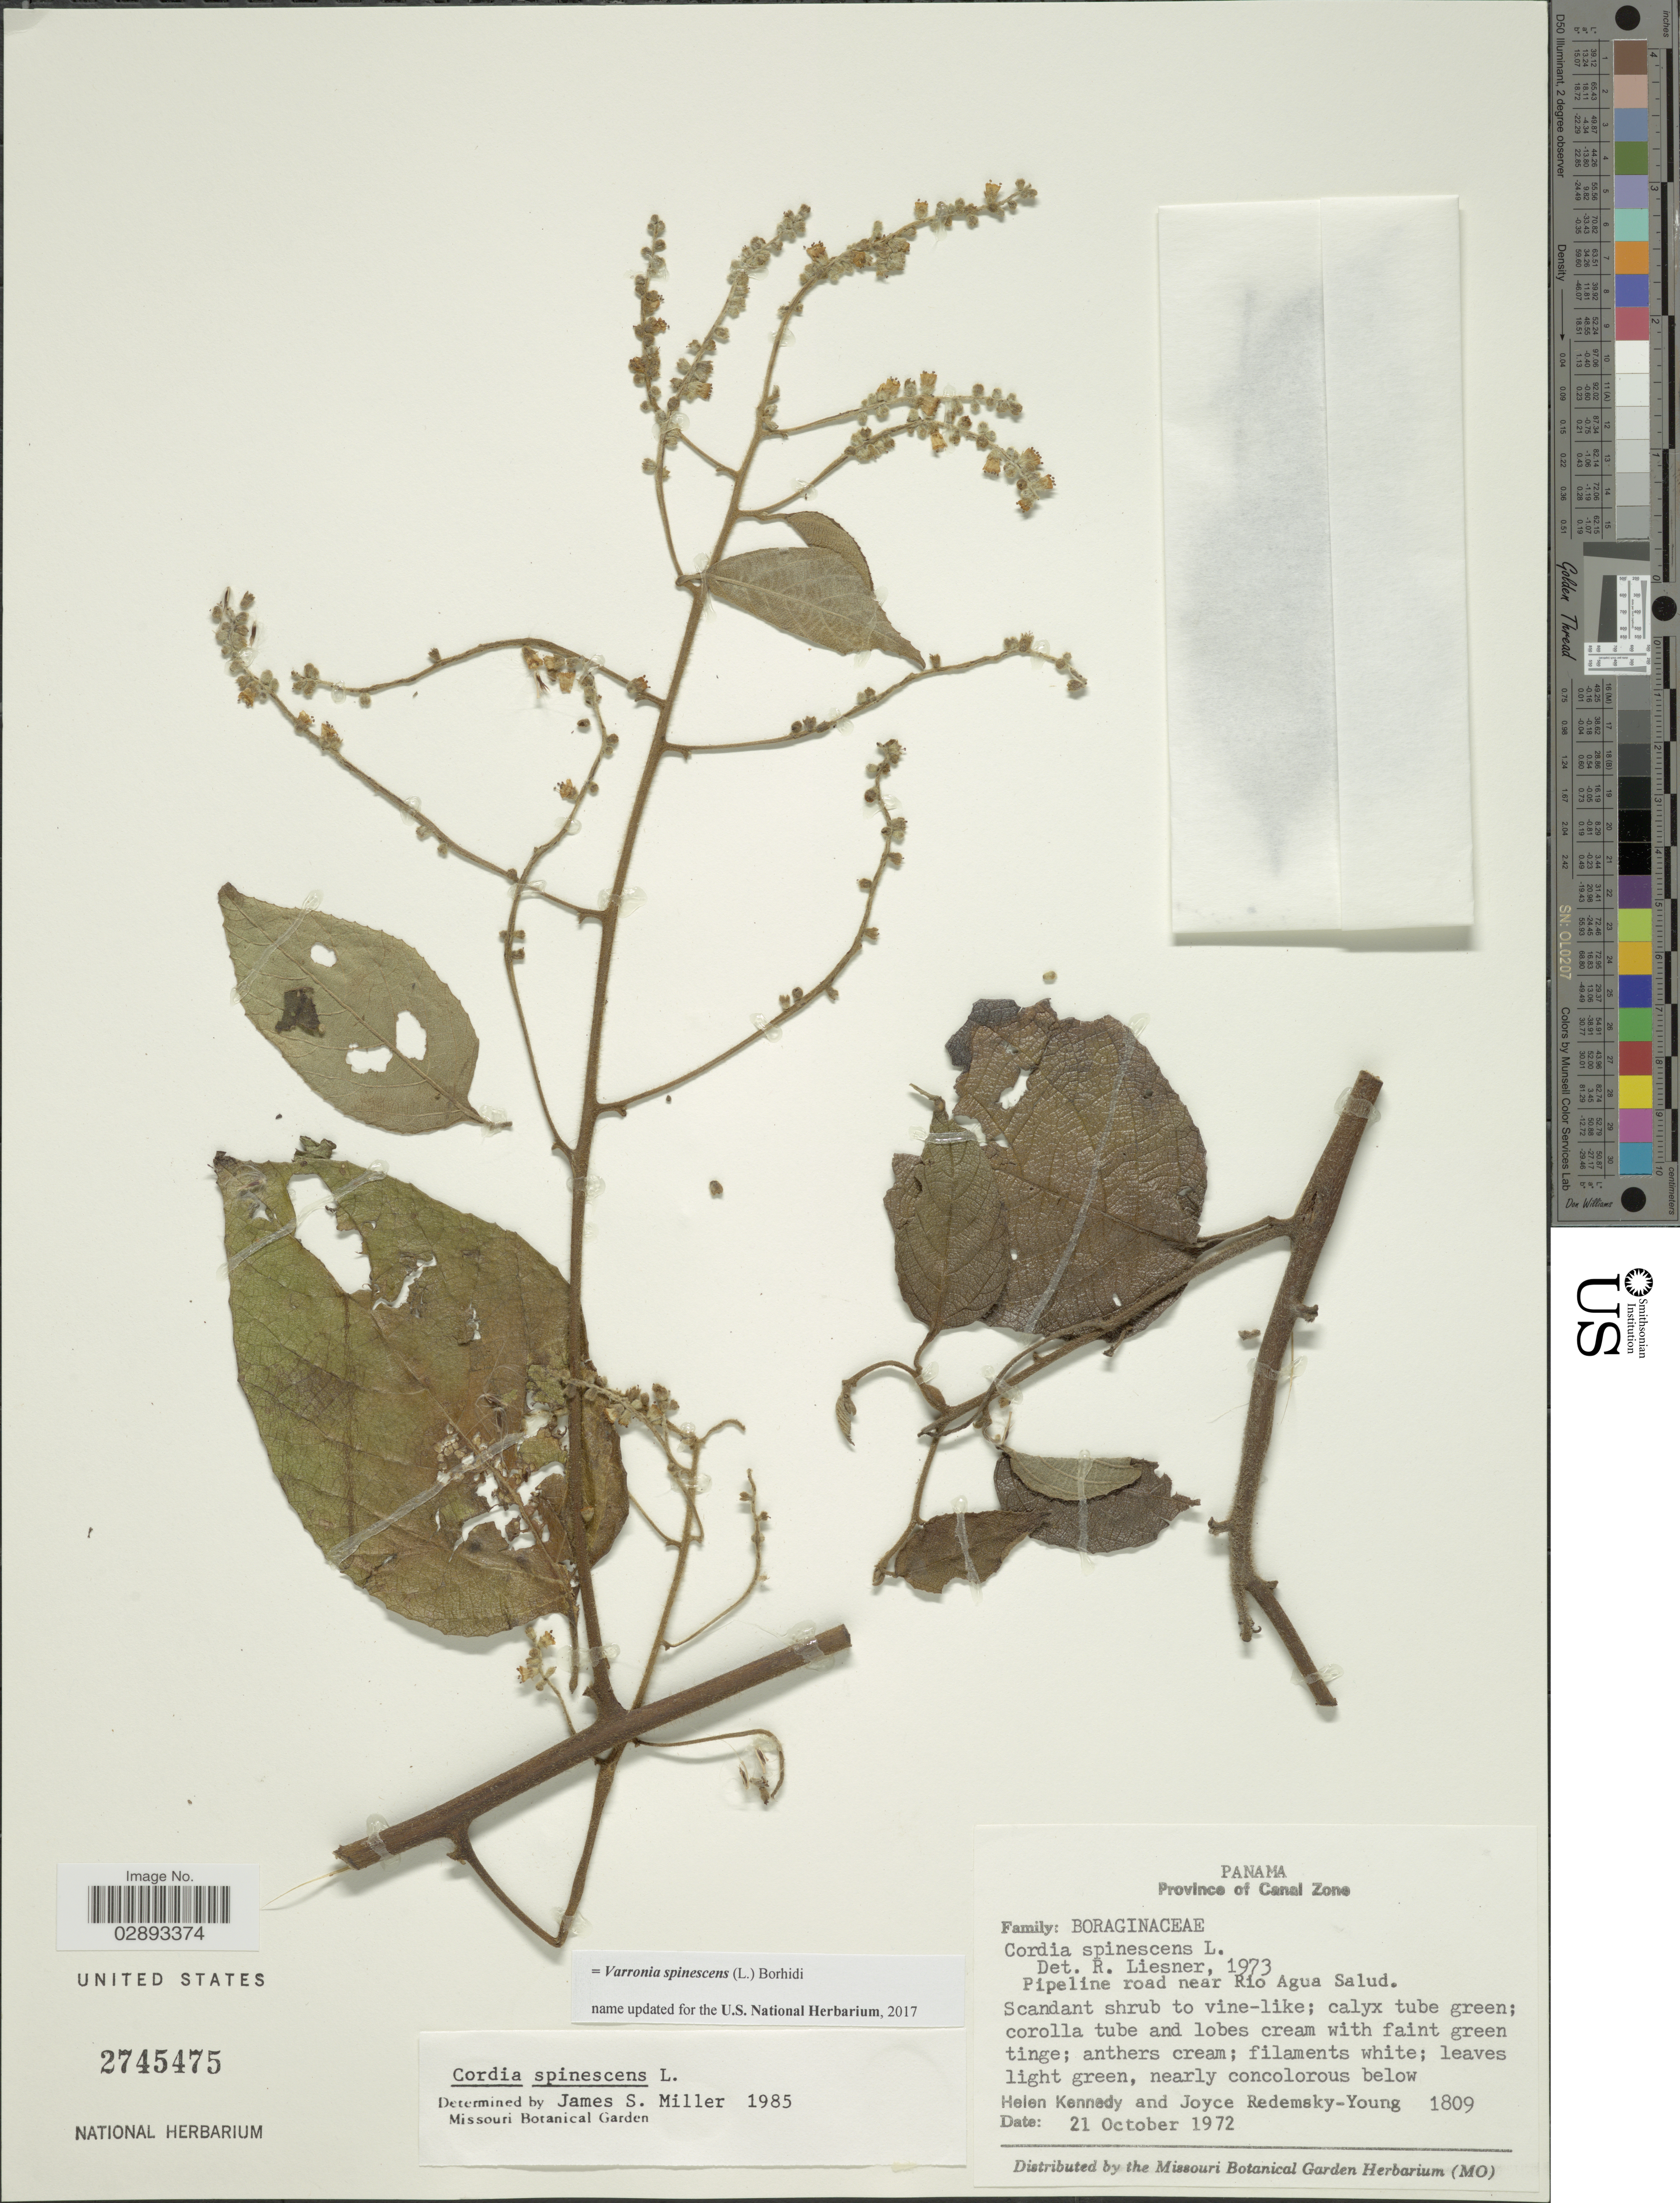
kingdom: Plantae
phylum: Tracheophyta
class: Magnoliopsida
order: Boraginales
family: Cordiaceae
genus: Varronia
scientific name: Varronia spinescens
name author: (L.) Borhidi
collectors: H. Kenedy & J. Redemsky-Young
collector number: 1809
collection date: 1971-10-21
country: Panama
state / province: Colón / Panamá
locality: Province of Canal Zone, Pipeline road near Rio Agua Salud.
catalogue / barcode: US 2745475